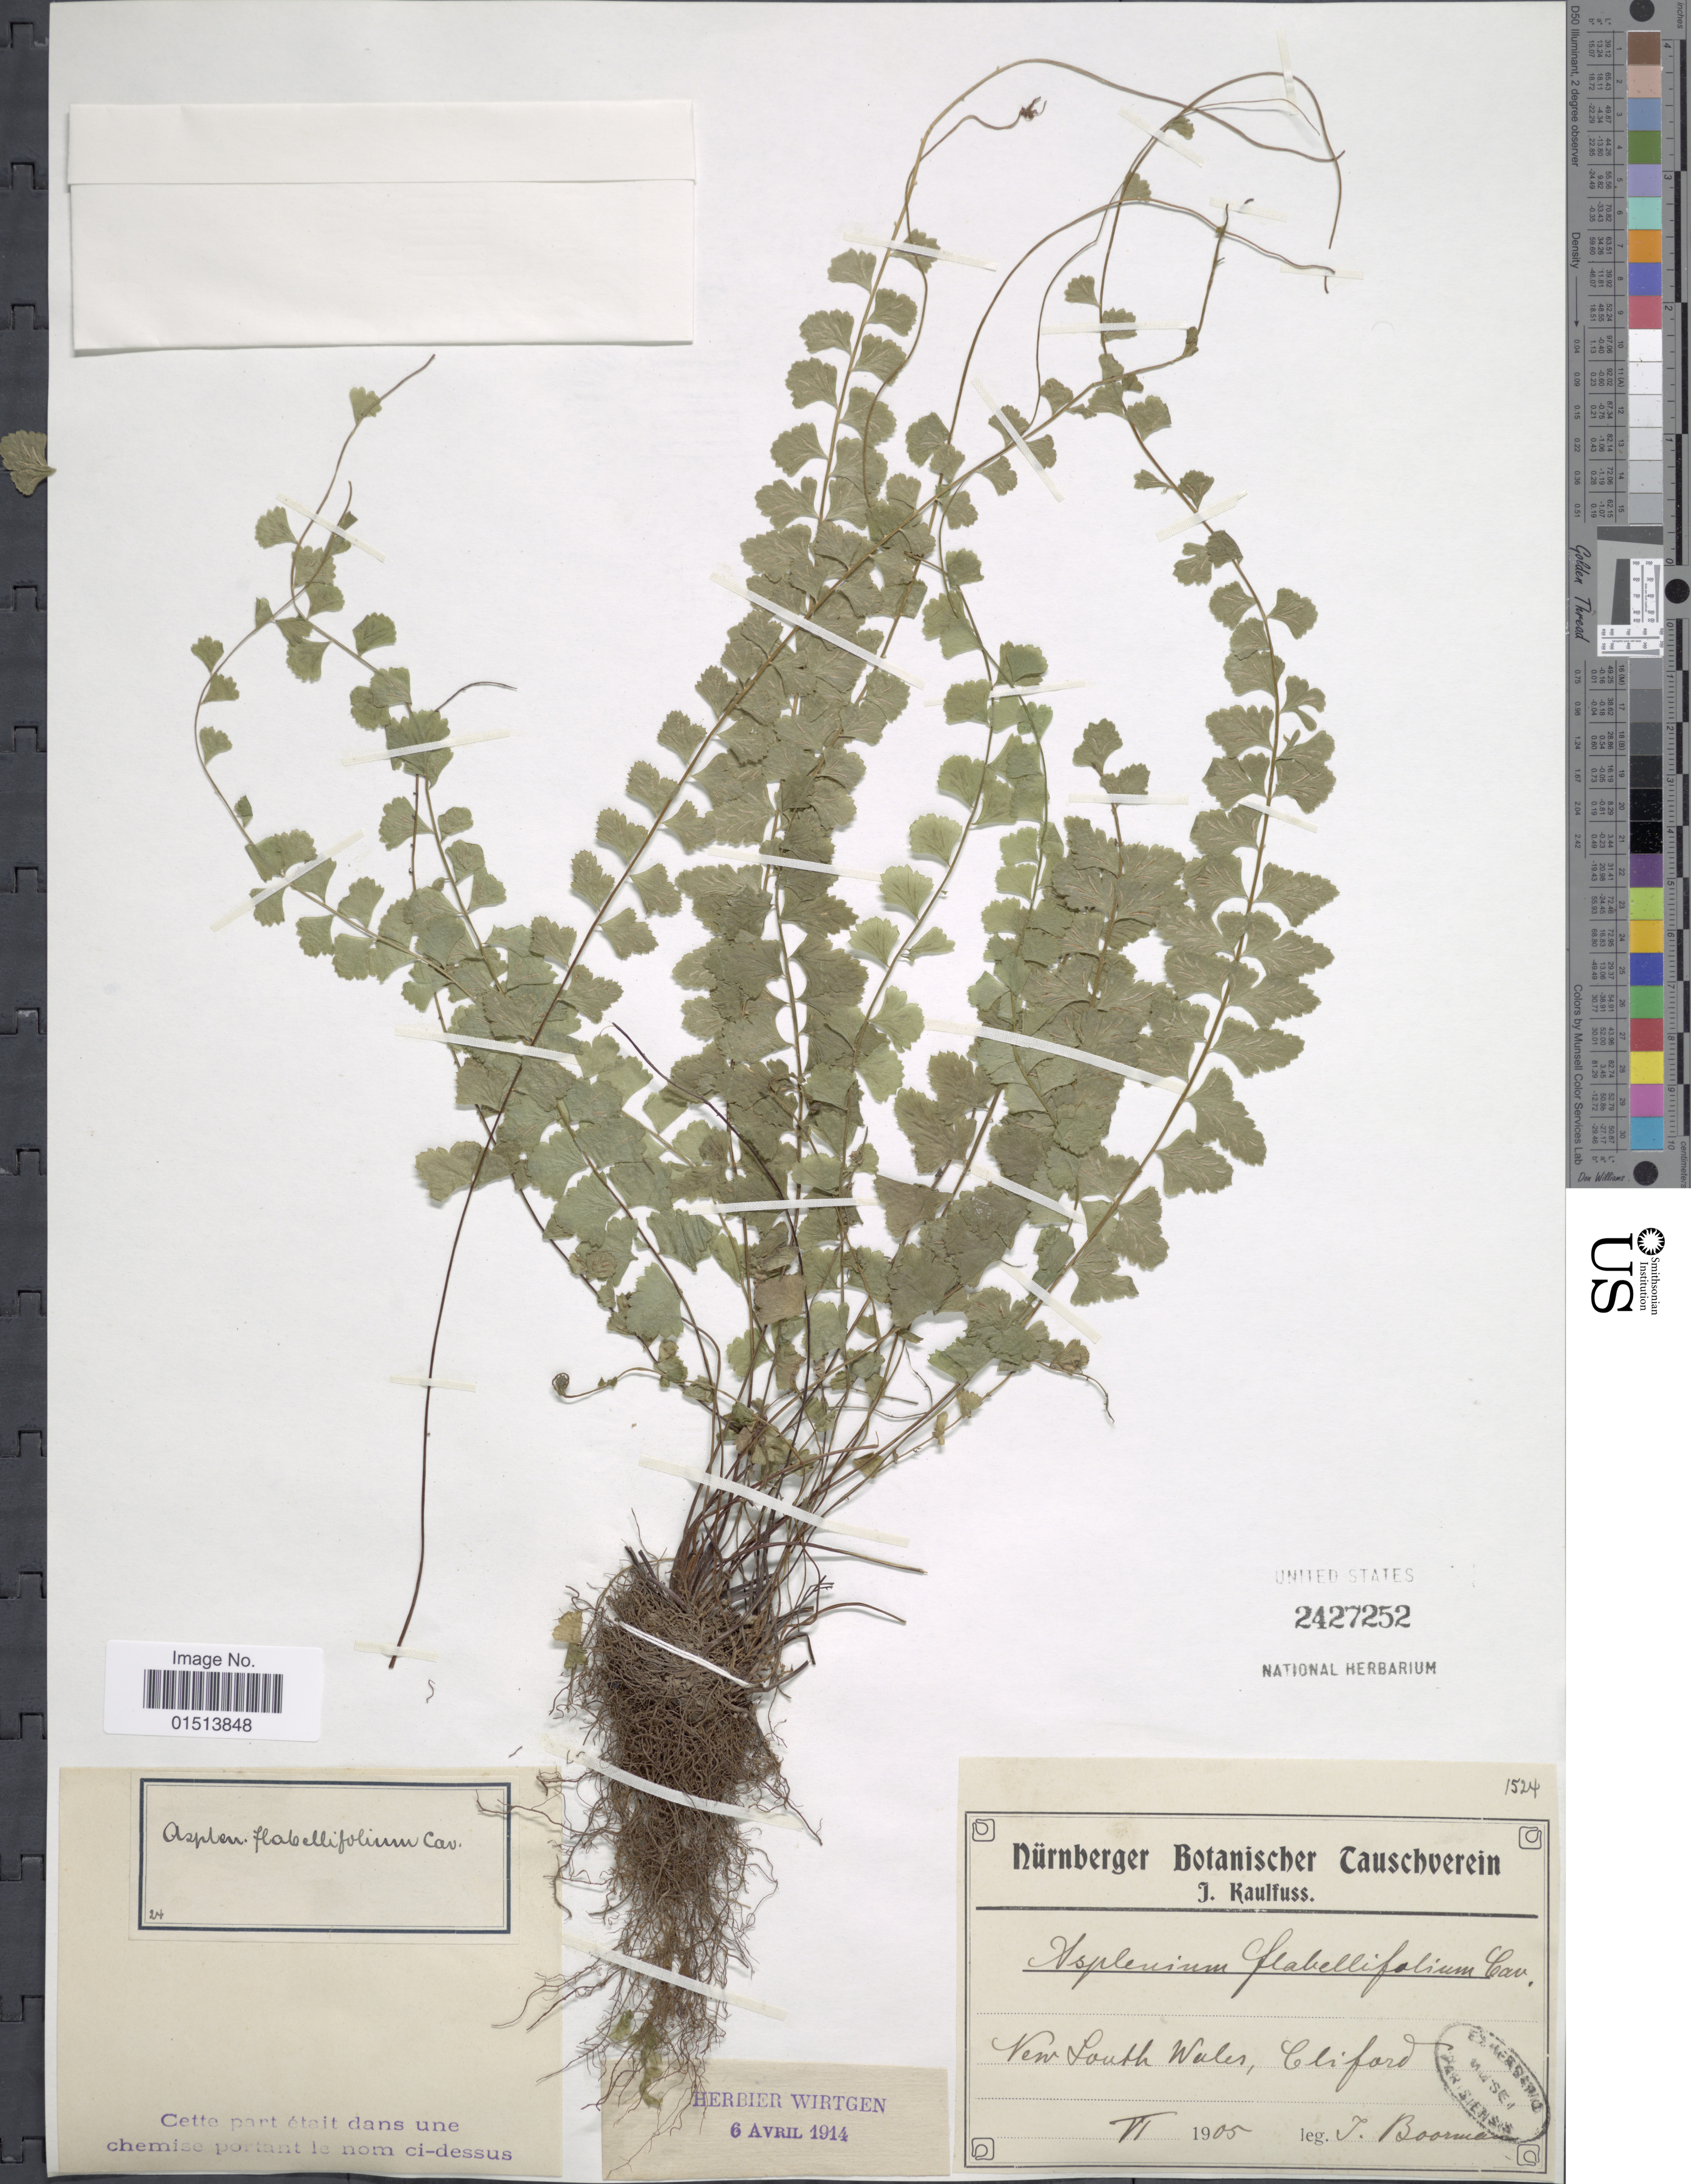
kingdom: Plantae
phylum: Tracheophyta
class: Polypodiopsida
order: Polypodiales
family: Aspleniaceae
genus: Asplenium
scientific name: Asplenium flabellifolium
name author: Cav.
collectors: J. Boorman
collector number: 1524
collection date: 1905-06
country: Australia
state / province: New South Wales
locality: Cliford.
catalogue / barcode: US 2427252